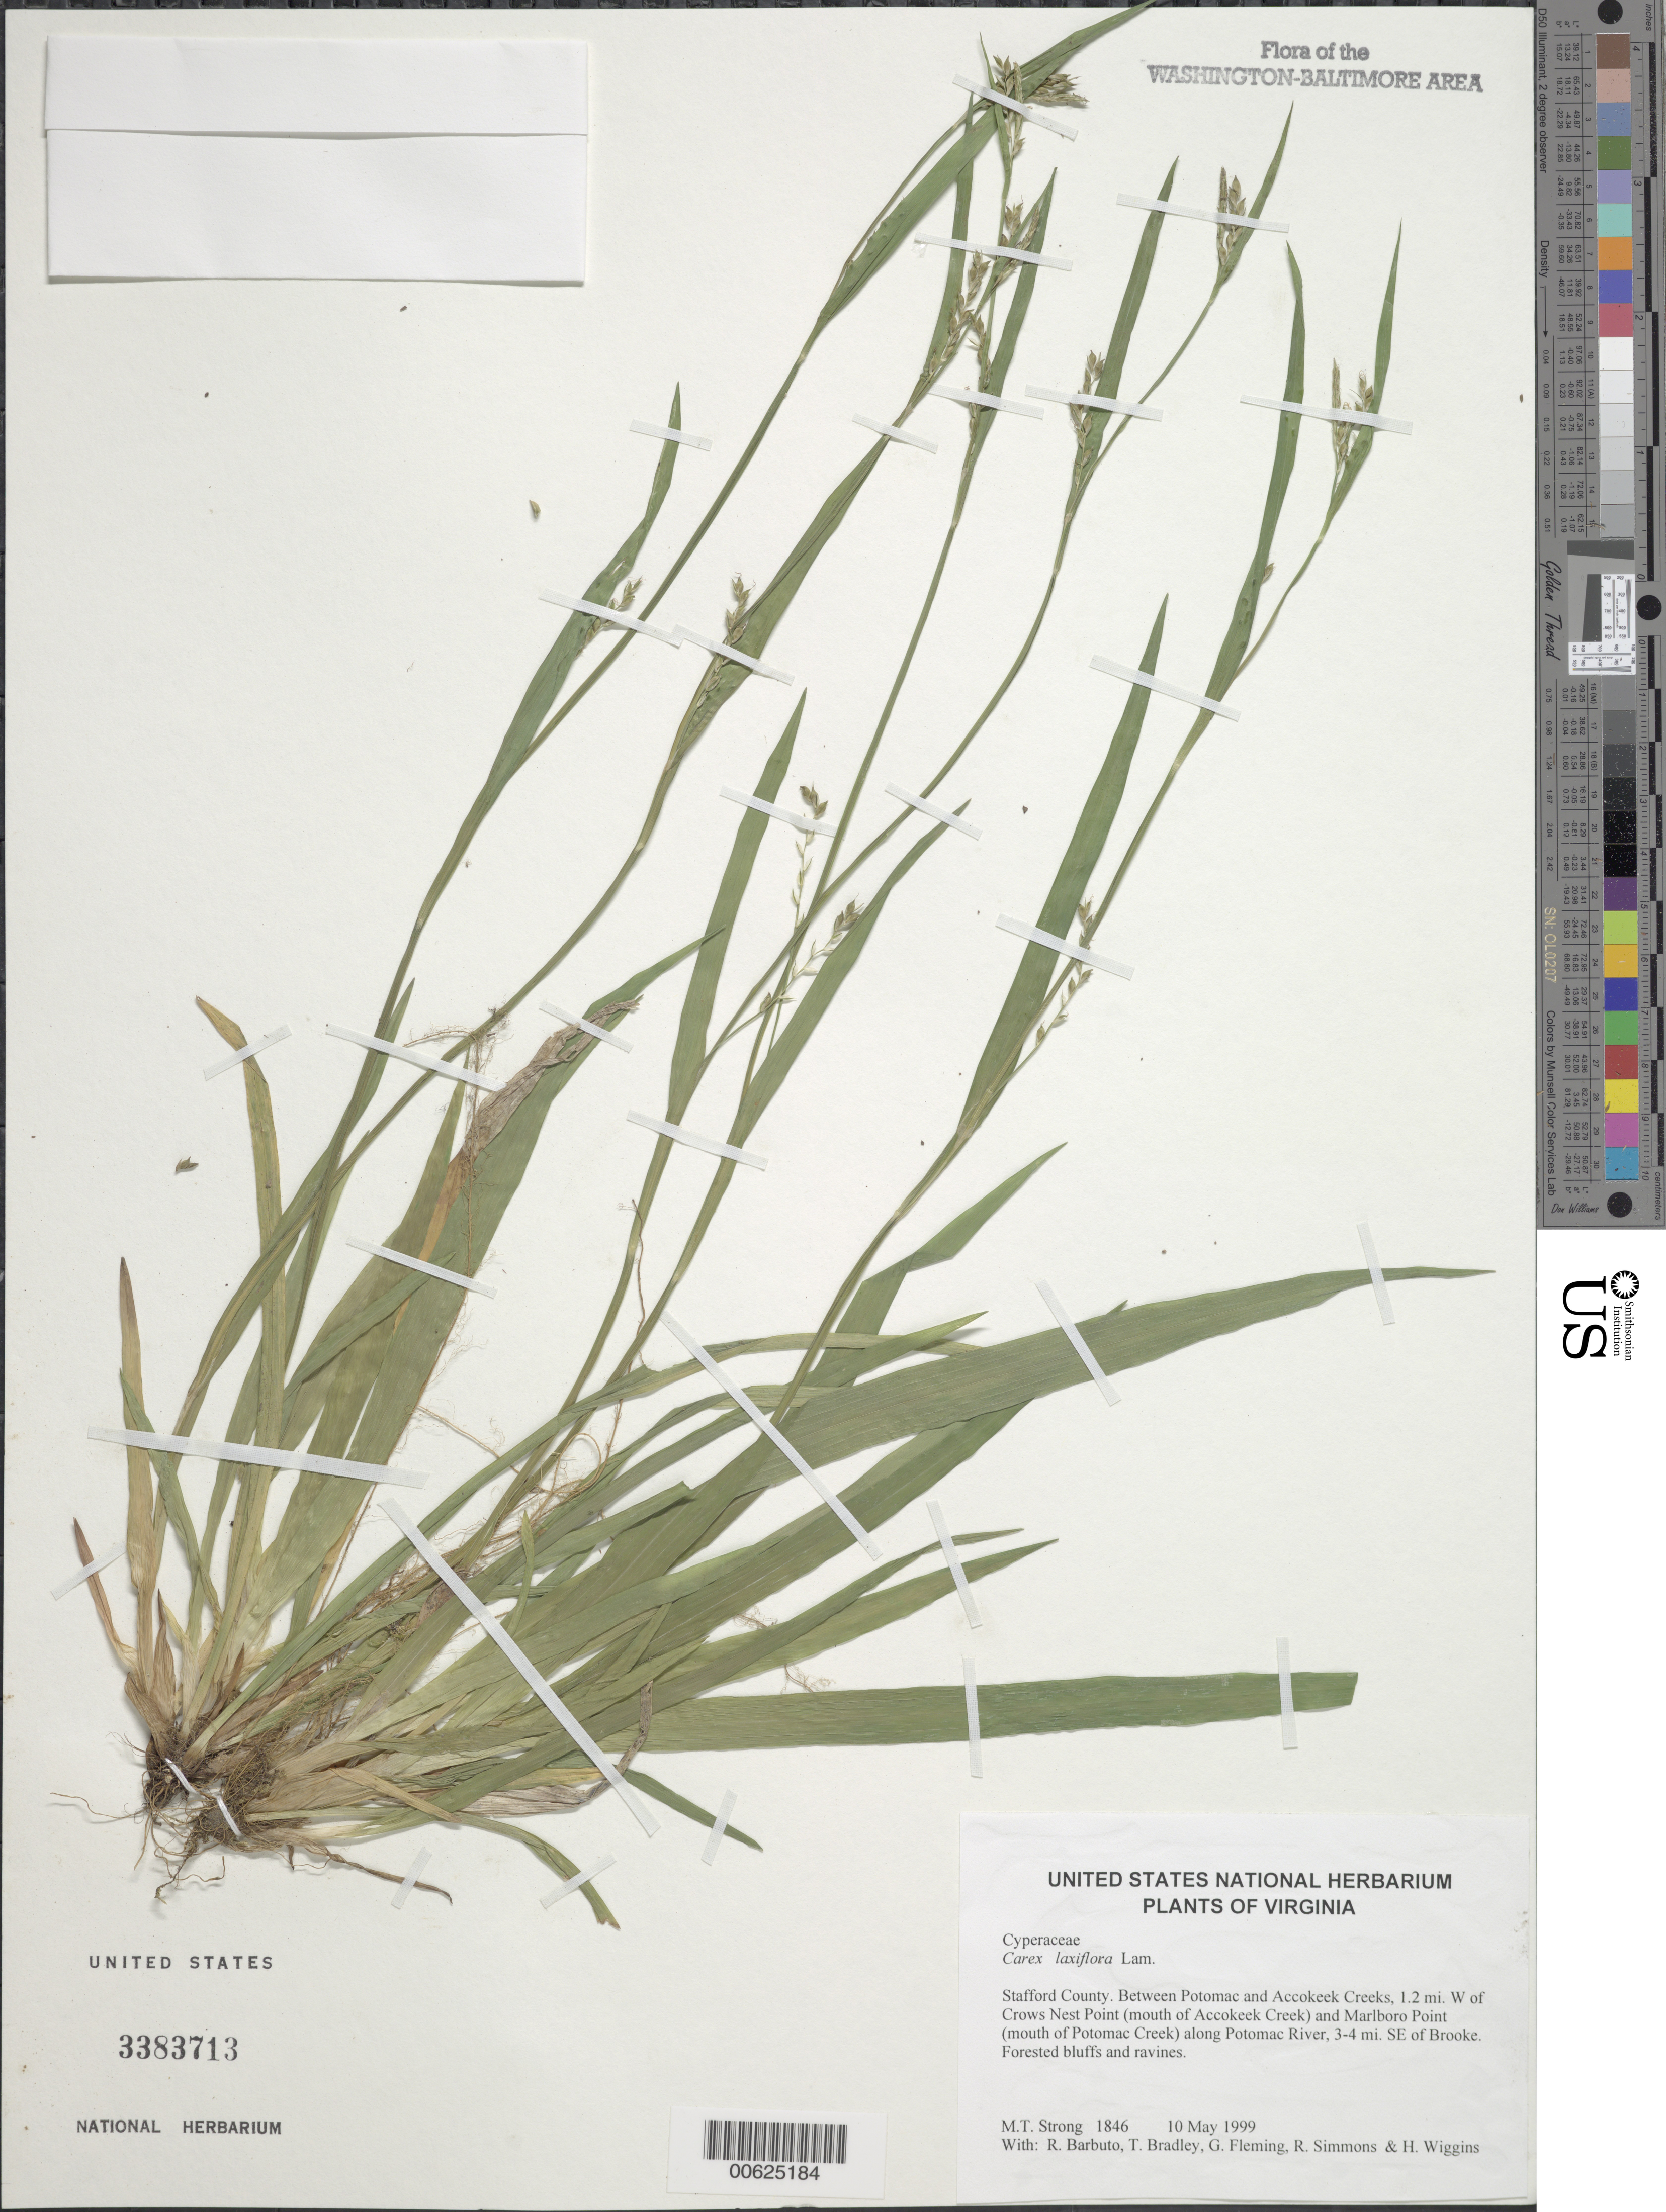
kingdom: Plantae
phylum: Tracheophyta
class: Liliopsida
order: Poales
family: Cyperaceae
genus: Carex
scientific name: Carex laxiflora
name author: Lam.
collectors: M. T. Strong, R. Barbuto, T. Bradley, G. Fleming, R. Simmons & H. Wiggins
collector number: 1846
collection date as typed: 10 May 1999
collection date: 1999-05-10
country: United States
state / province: Virginia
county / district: Stafford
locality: Between Potomac and Accokeek Creeks, 1.2 mi. W of Crows Nest Point (mouth of Accokeek Creek) and Marlboro Point (mouth of Potomac Creek) along Potomac River, 3-4 mi. SE of Brooke.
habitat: Forested bluffs and ravines.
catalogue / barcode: US 3383713